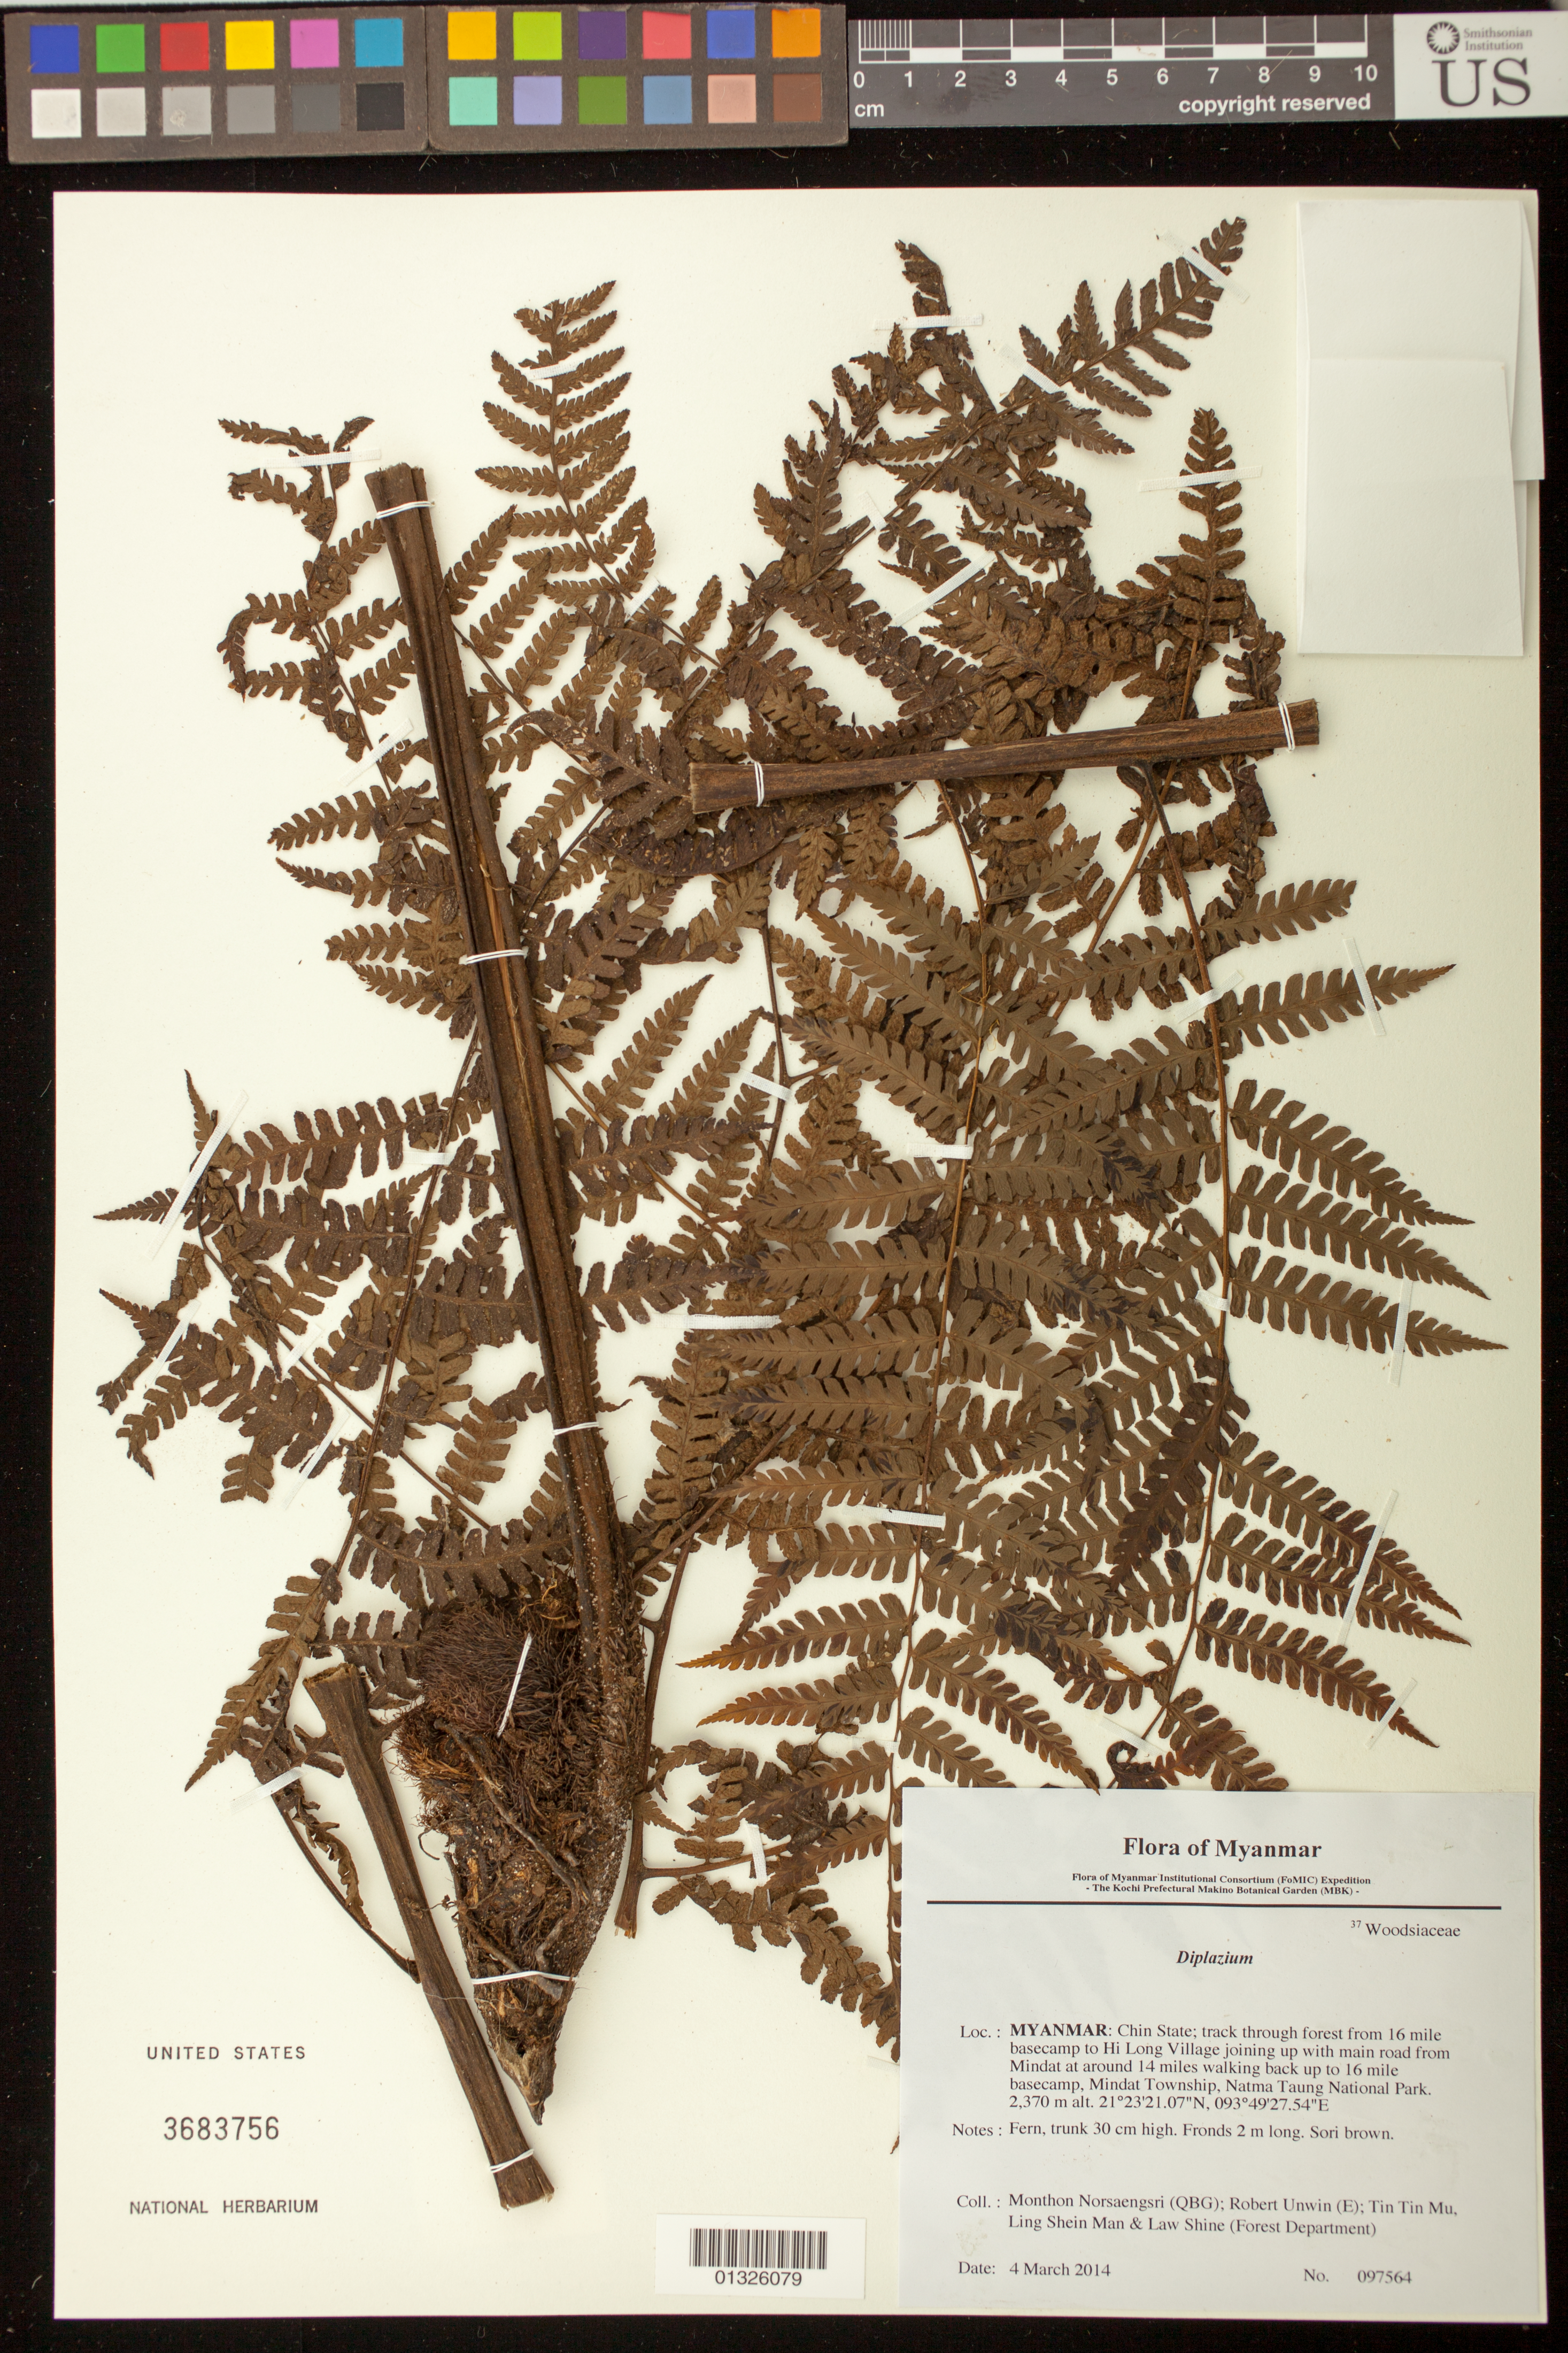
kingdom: Plantae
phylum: Tracheophyta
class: Polypodiopsida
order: Polypodiales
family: Athyriaceae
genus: Diplazium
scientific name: Diplazium sp.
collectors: M. Norsaengsri, R. Unwin, Tin Tin Mu, Ling Shein Man & L. Shine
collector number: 97564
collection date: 2014-03-04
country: Myanmar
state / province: Chin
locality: Track through forest from 16 mile basecamp to Hi Long Village joining up with main road from Mindat at around 14 miles walking back up to 16 mile basecamp, Mindat Township, Natma Taung National Park.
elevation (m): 2370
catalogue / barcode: US 3683756